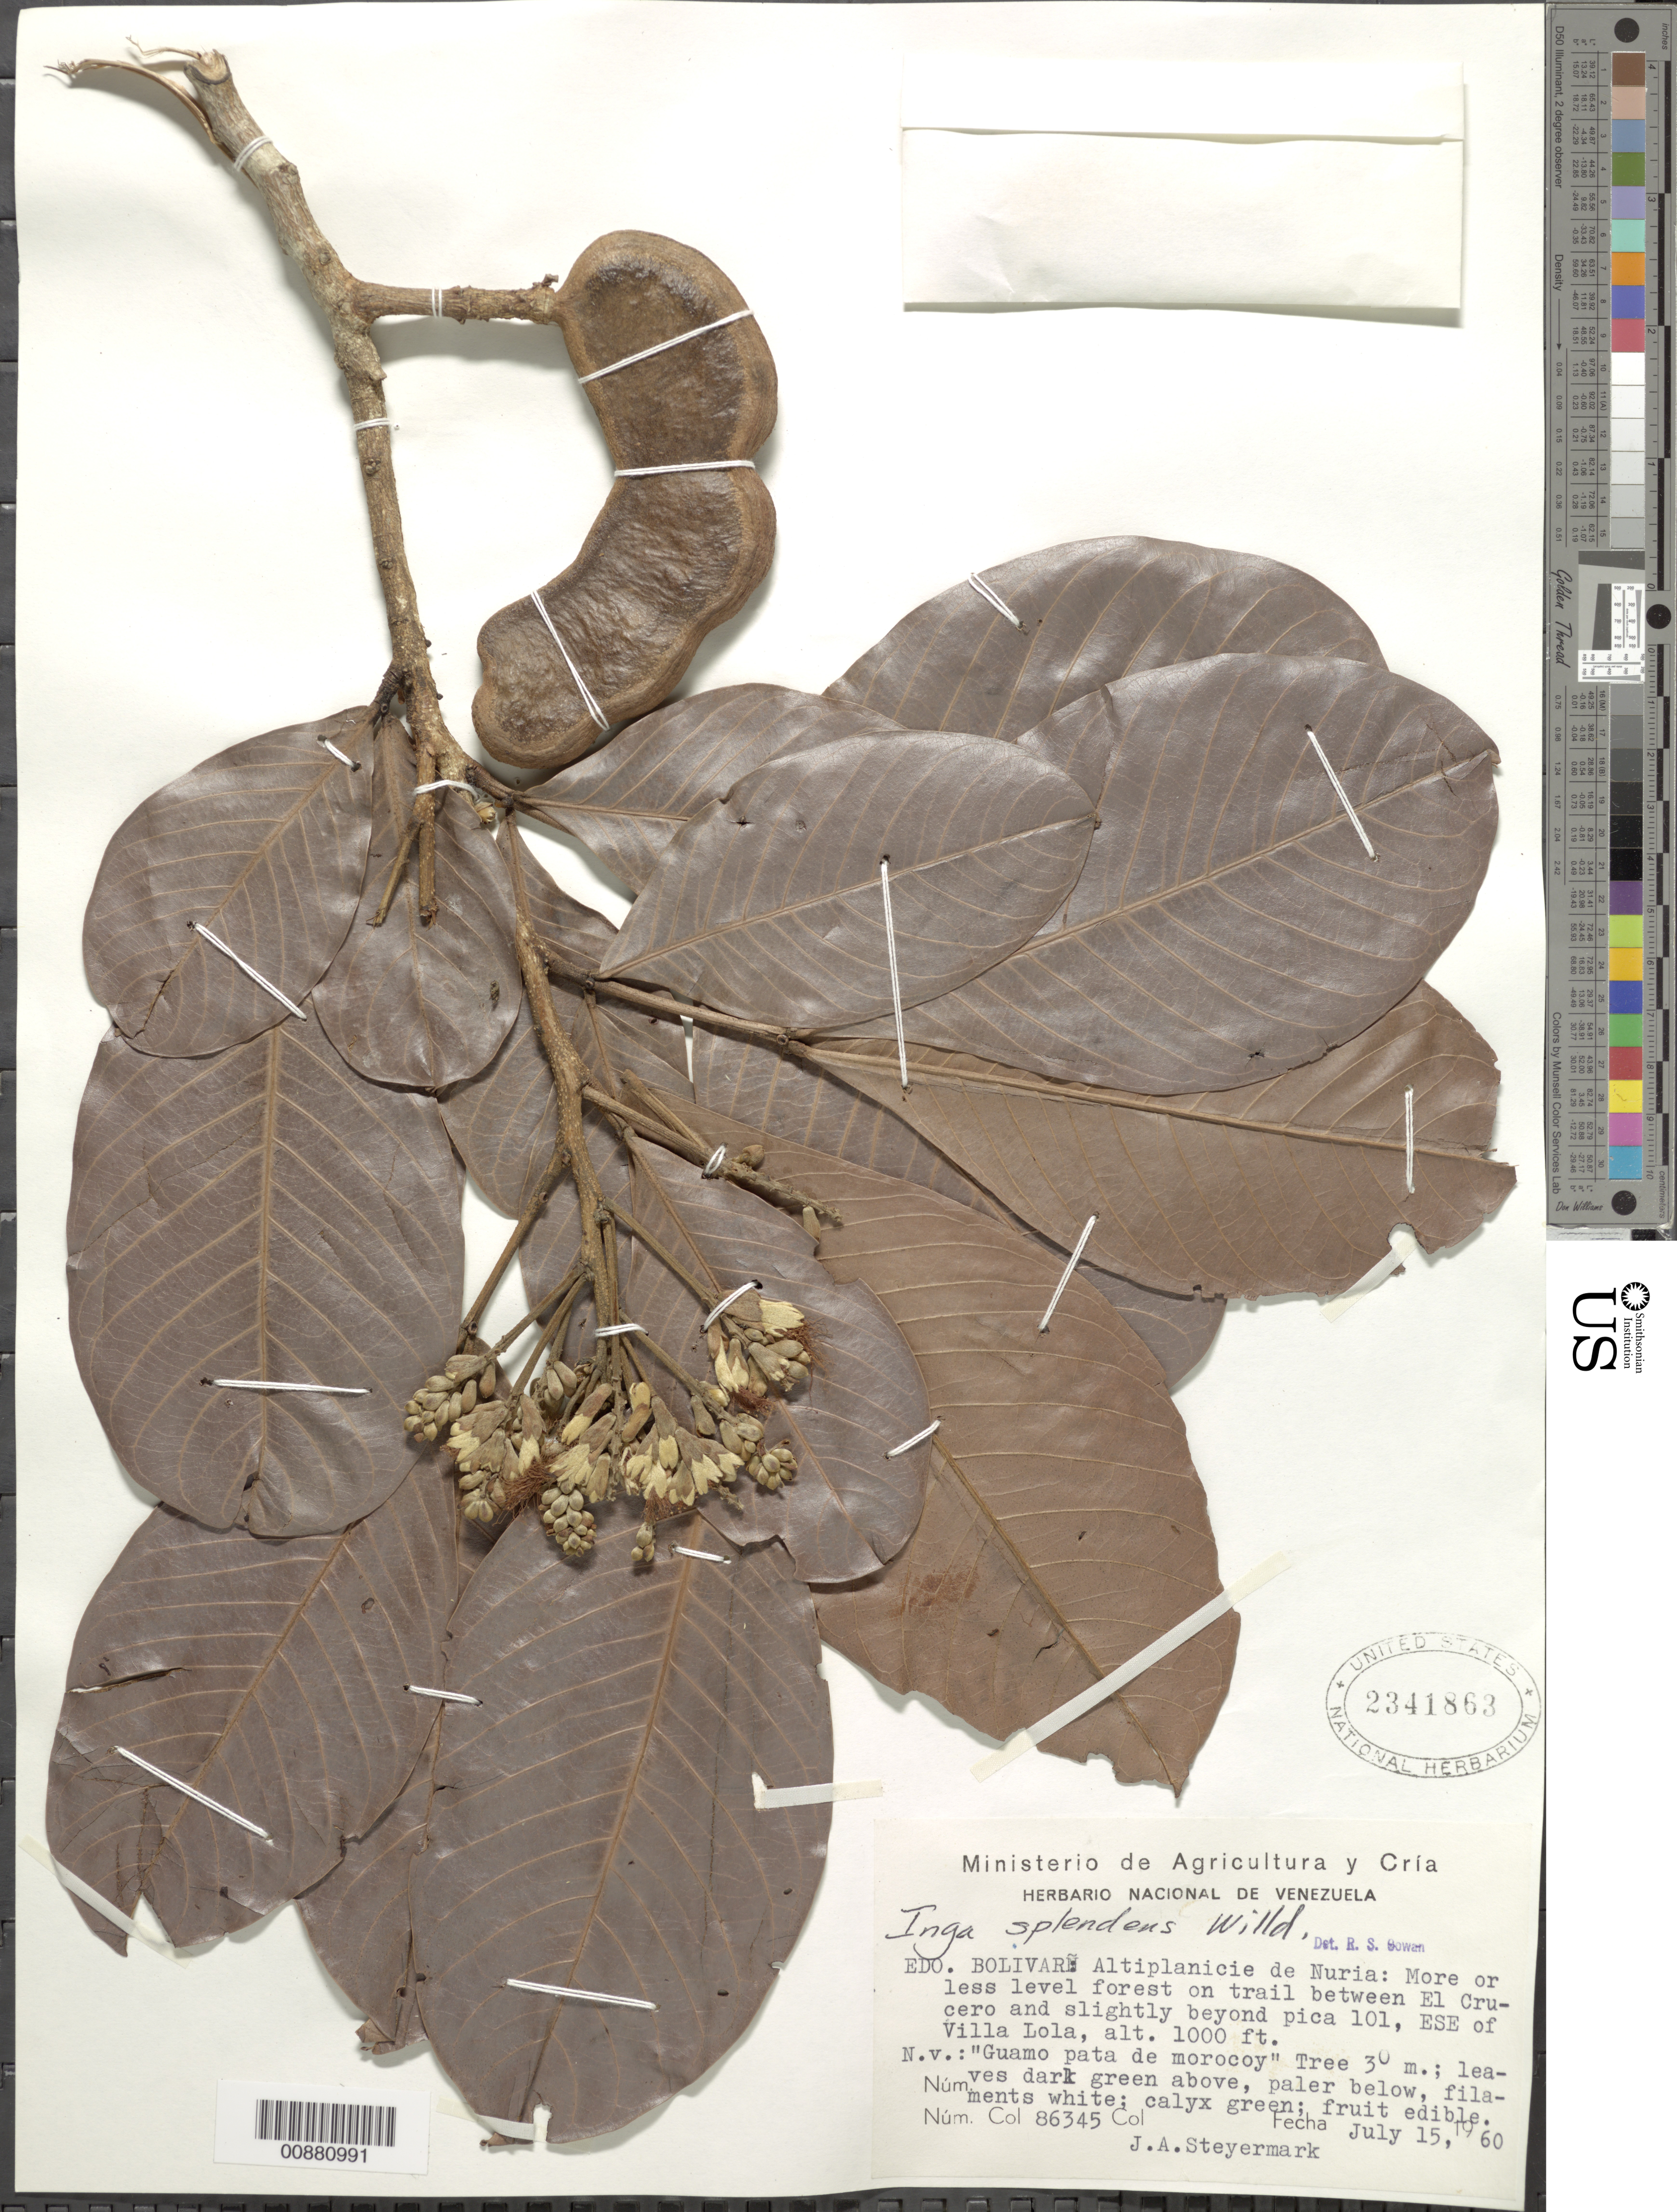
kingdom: Plantae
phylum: Tracheophyta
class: Magnoliopsida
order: Fabales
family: Fabaceae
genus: Inga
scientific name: Inga splendens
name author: Willd.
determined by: Cowan, R. S.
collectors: J. Steyermark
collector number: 86345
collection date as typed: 15-Jul-60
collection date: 1960-07-15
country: Venezuela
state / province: Bolívar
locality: Altiplanicie de Nuria, trail between El Cruzero and pk 101, ESE of Villa Lola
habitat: More or less level forest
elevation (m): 305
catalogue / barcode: US 2341863